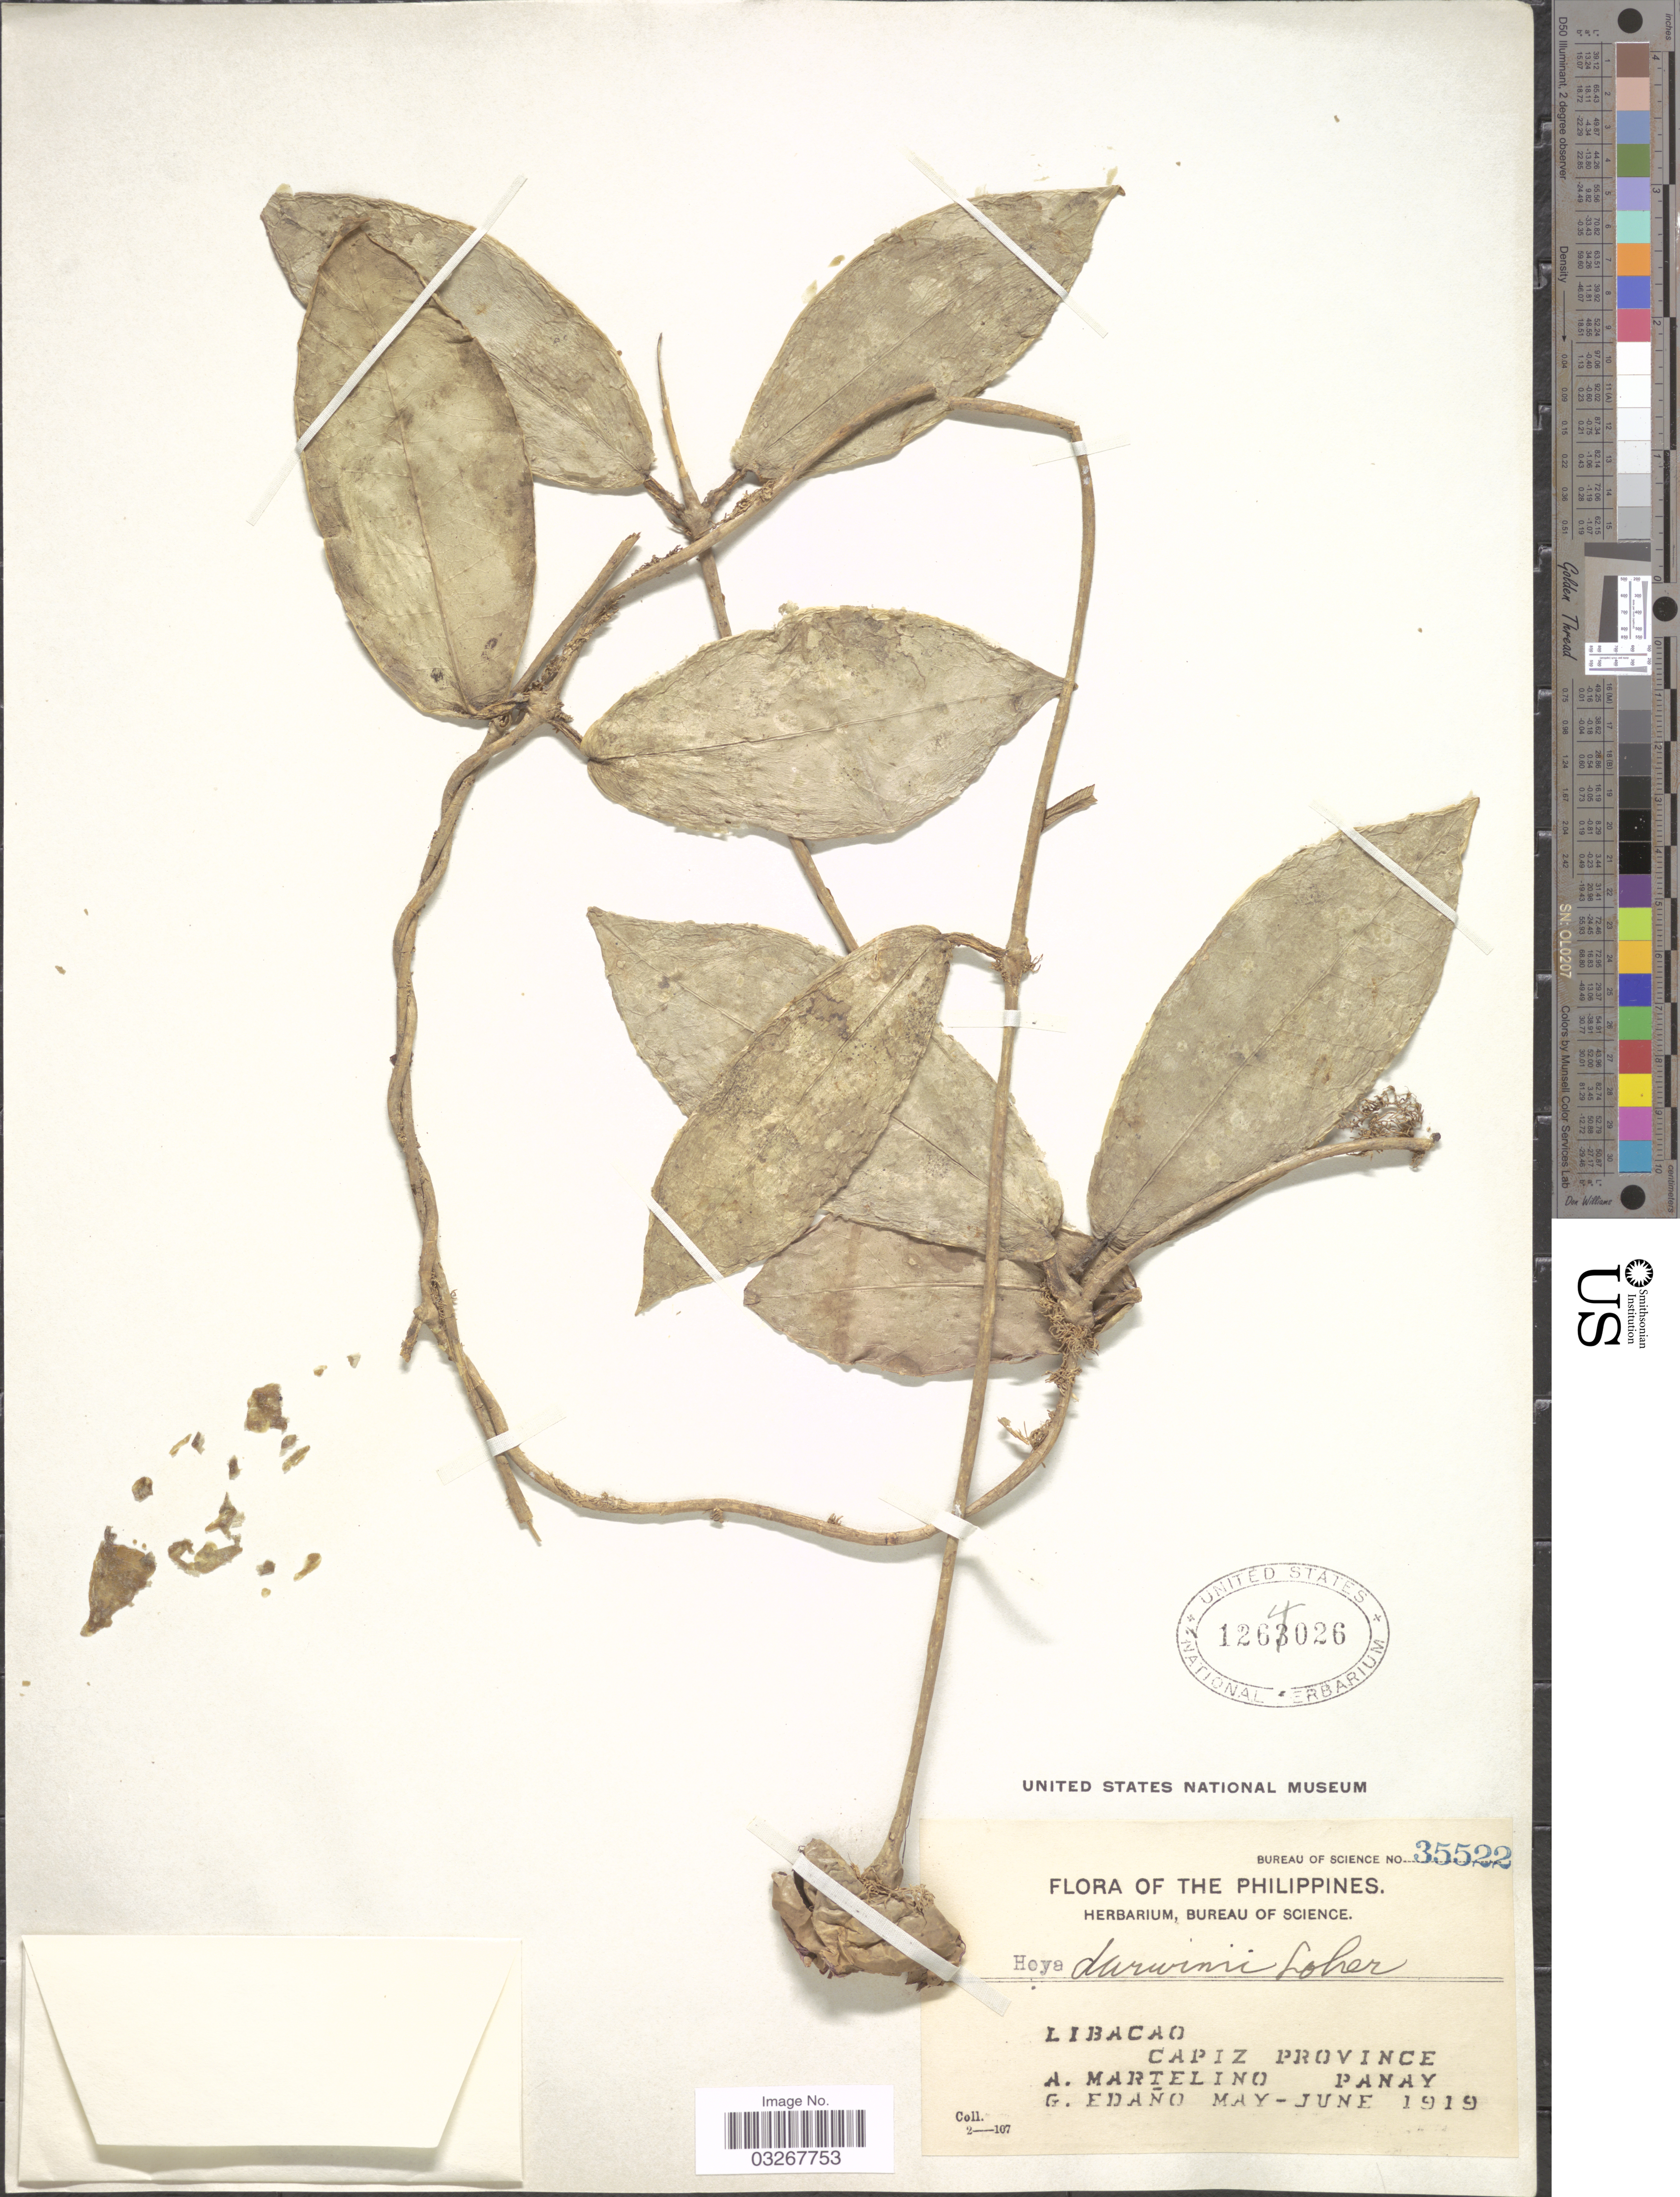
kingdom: Plantae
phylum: Tracheophyta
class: Magnoliopsida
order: Gentianales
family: Apocynaceae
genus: Hoya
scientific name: Hoya darwinii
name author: Loher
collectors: A. Martelino & G. Edaño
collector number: Bureau of Science 35522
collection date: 1919-05/1919-06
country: Philippines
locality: Libacao. Capiz Province. Panay.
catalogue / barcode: US 1264026